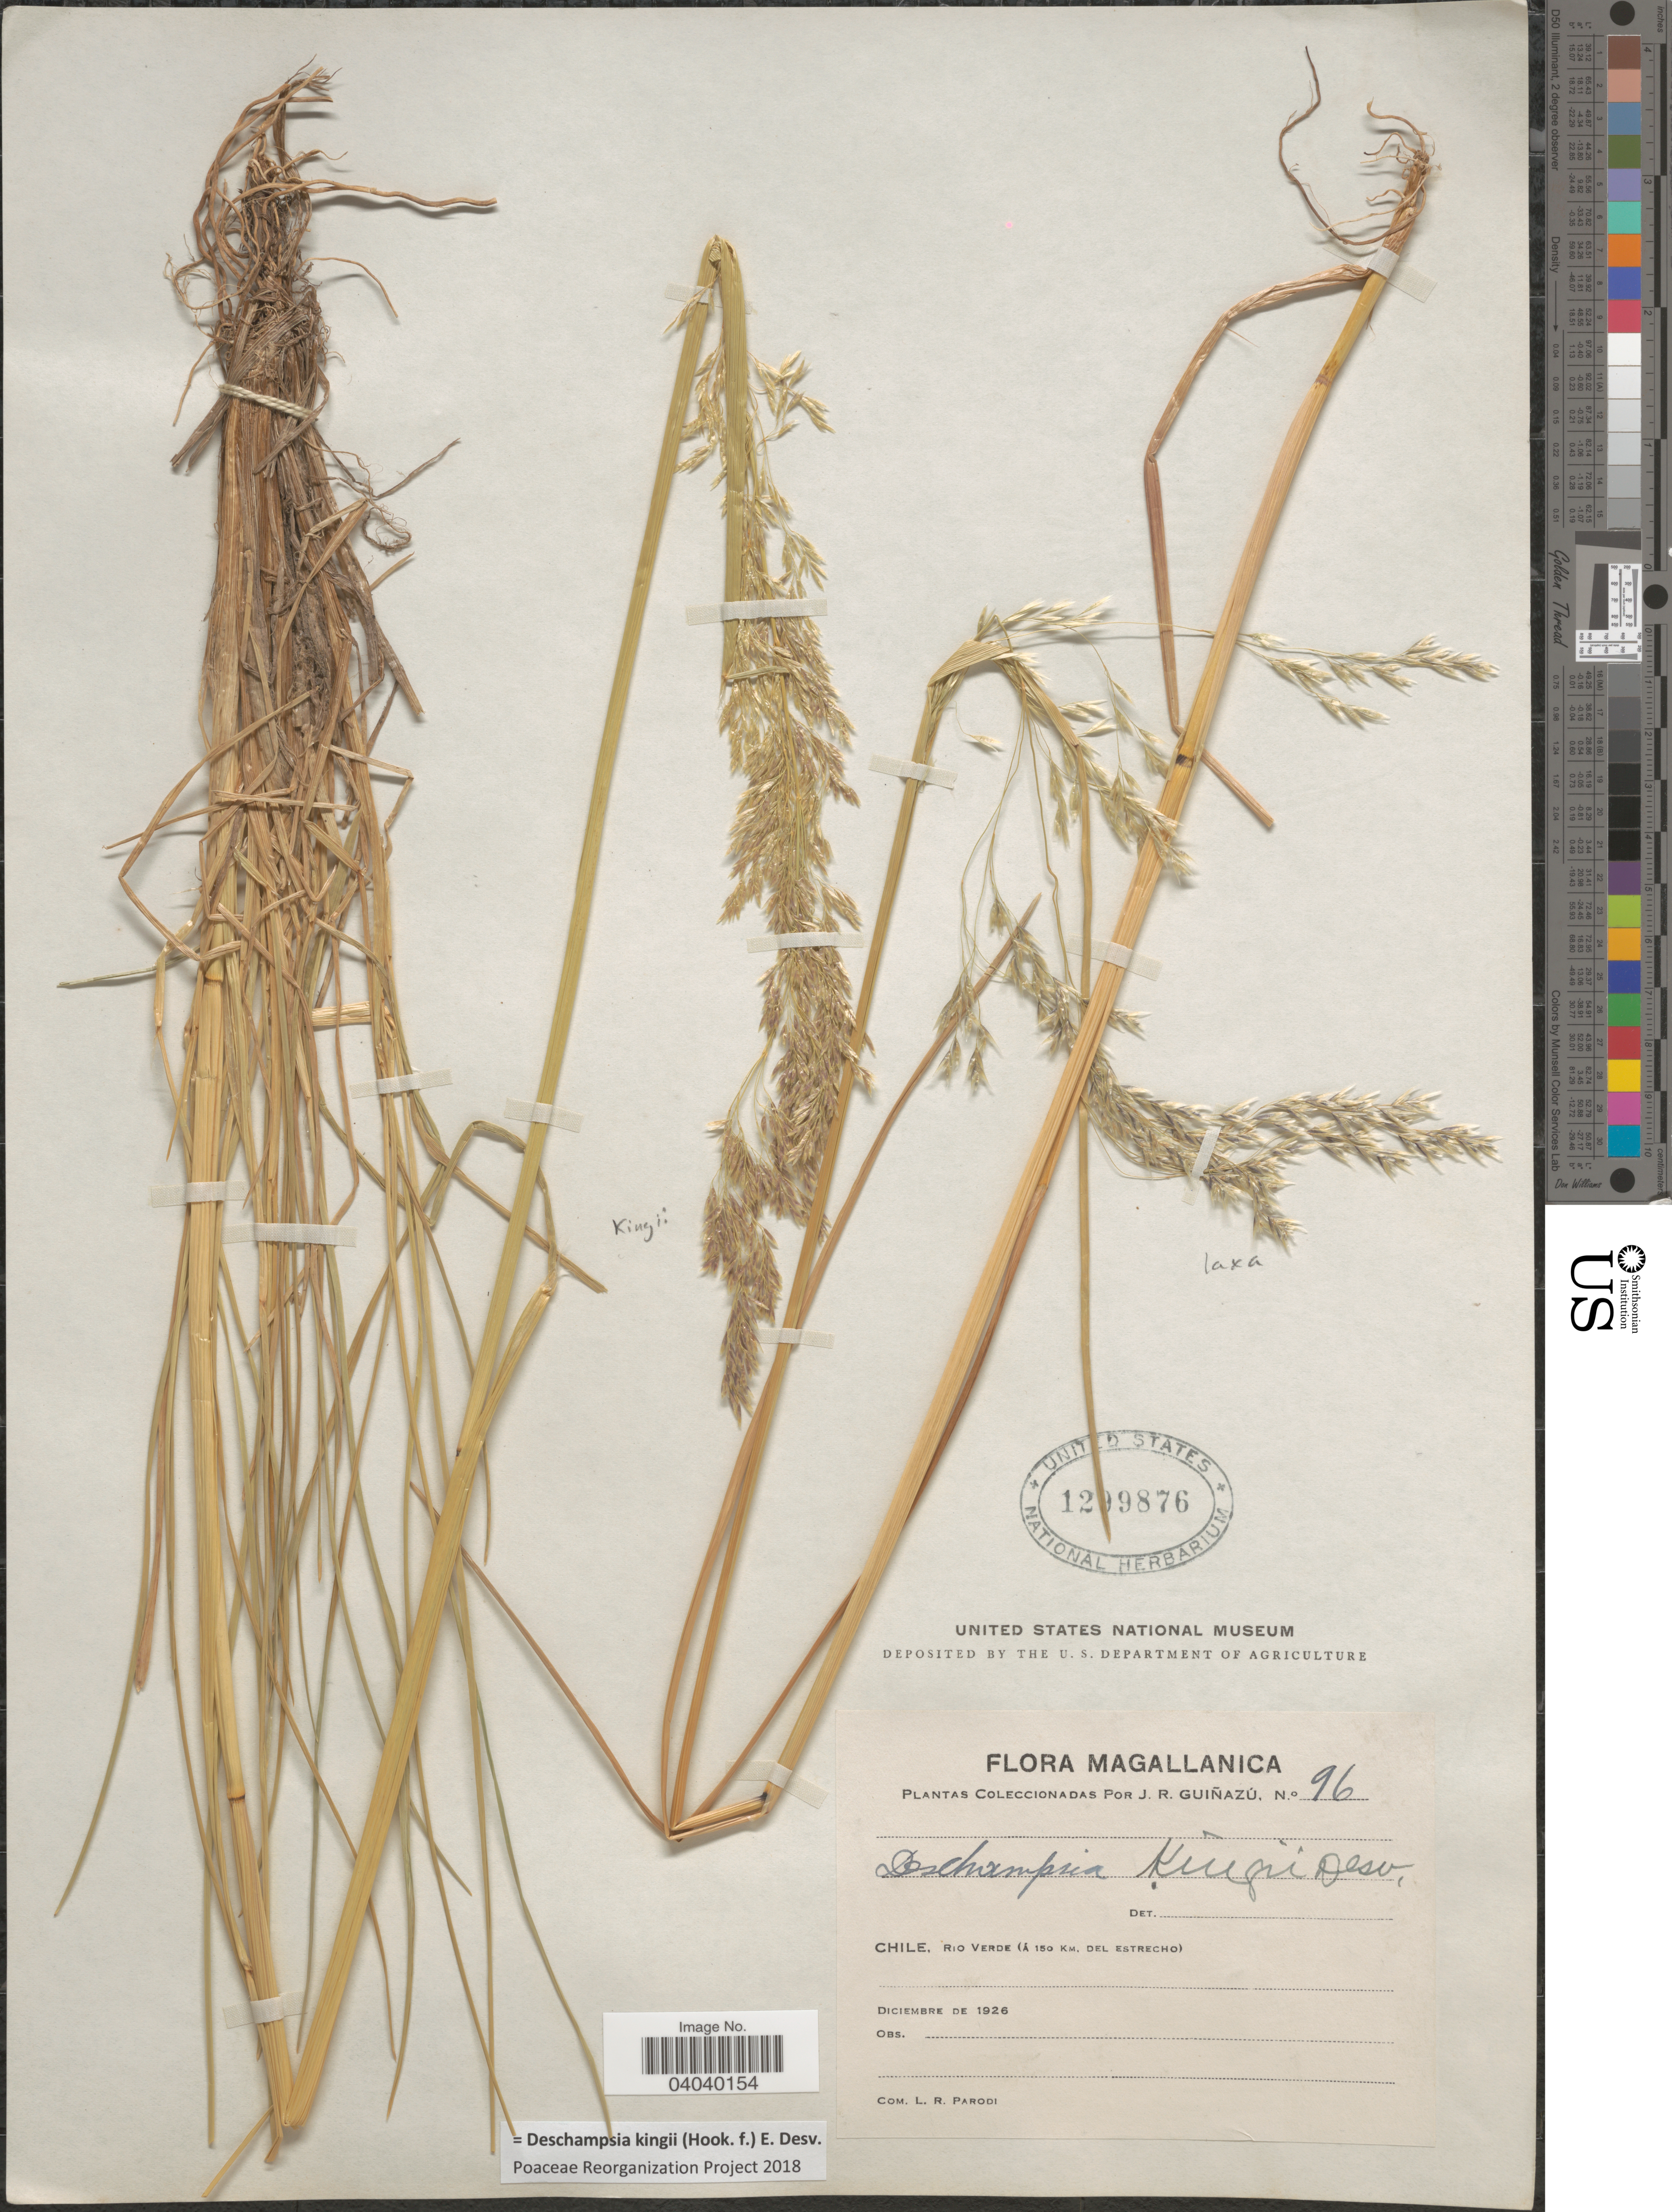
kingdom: Plantae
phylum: Tracheophyta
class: Liliopsida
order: Poales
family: Poaceae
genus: Deschampsia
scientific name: Deschampsia kingii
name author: (Hook. f.) É. Desv.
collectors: J. Guiñazú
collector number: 96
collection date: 1926-12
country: Chile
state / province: Magallanes y de la Antártica Chilena (XII)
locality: Magallanica. Rio Verde (Á 150 km. del Estrecho).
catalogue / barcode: US 1299876